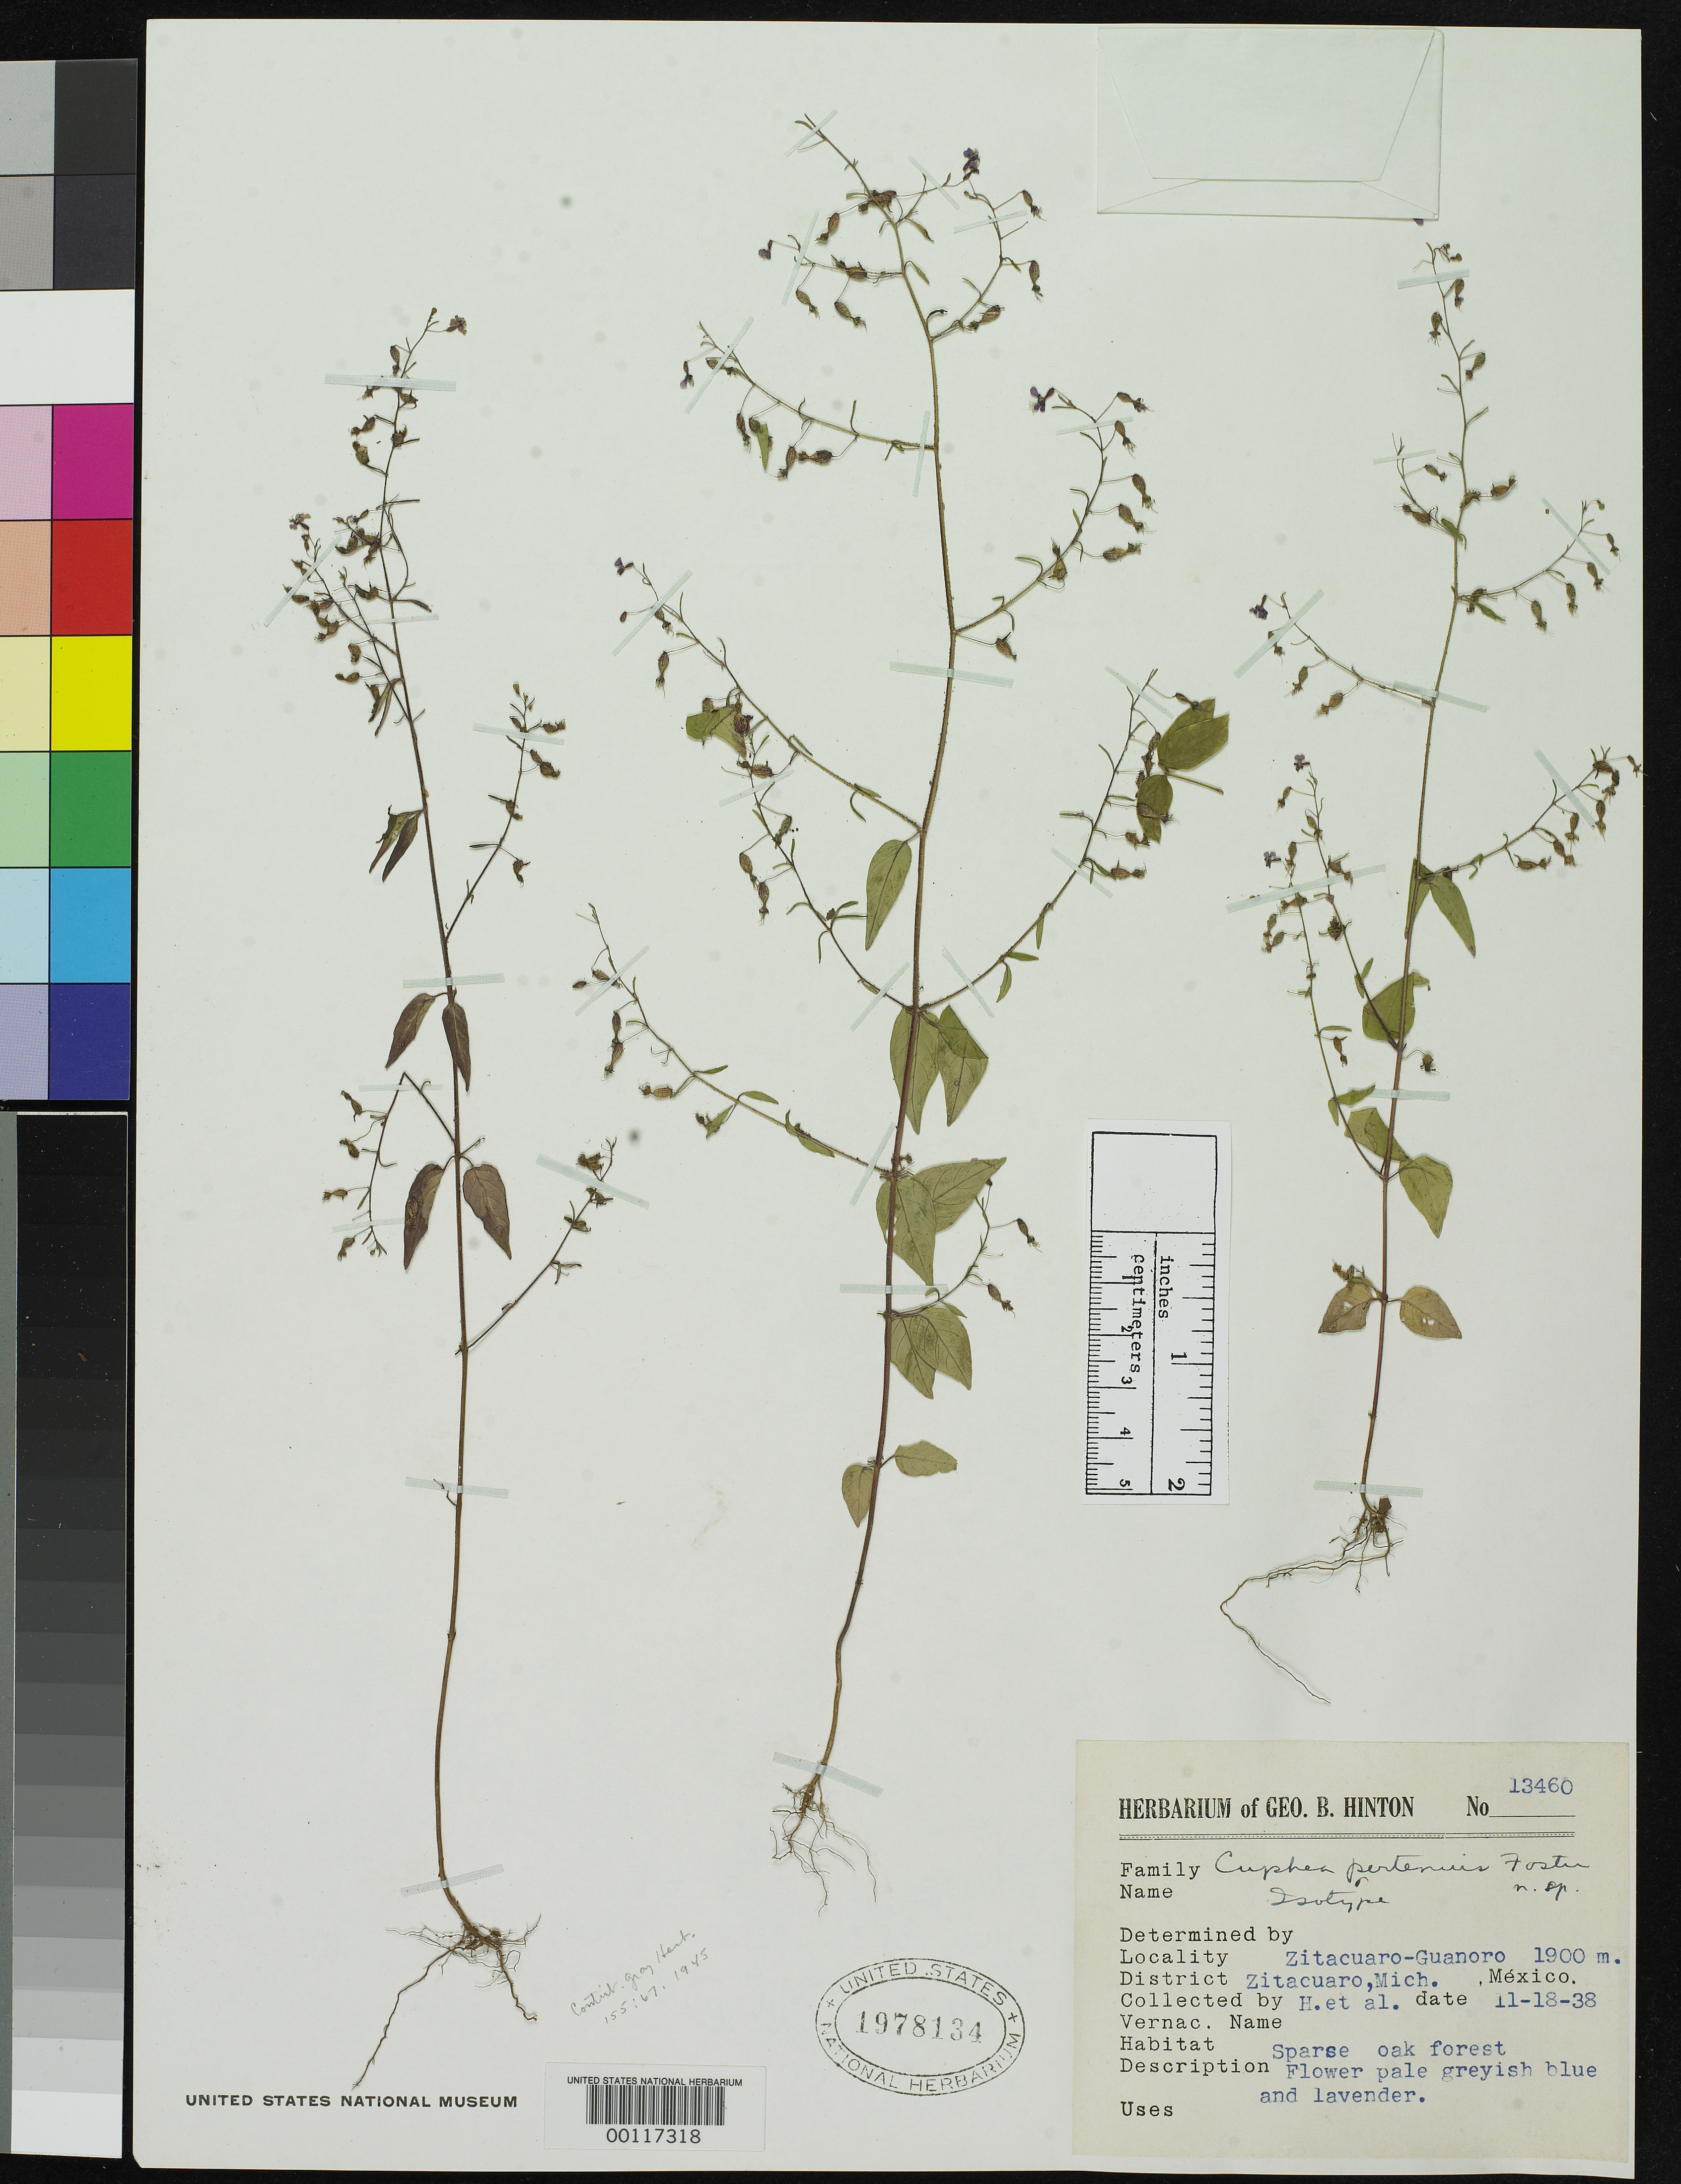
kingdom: Plantae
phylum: Tracheophyta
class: Magnoliopsida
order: Myrtales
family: Lythraceae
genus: Cuphea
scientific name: Cuphea pertenuis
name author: R.C. Foster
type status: Isotype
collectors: G. B. Hinton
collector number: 13460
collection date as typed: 18 Nov 1938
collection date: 1938-11-18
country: Mexico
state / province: Michoacán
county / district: Zitacuaro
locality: Zitacuaro-Guanoro.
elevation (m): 1900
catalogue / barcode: US 1978134